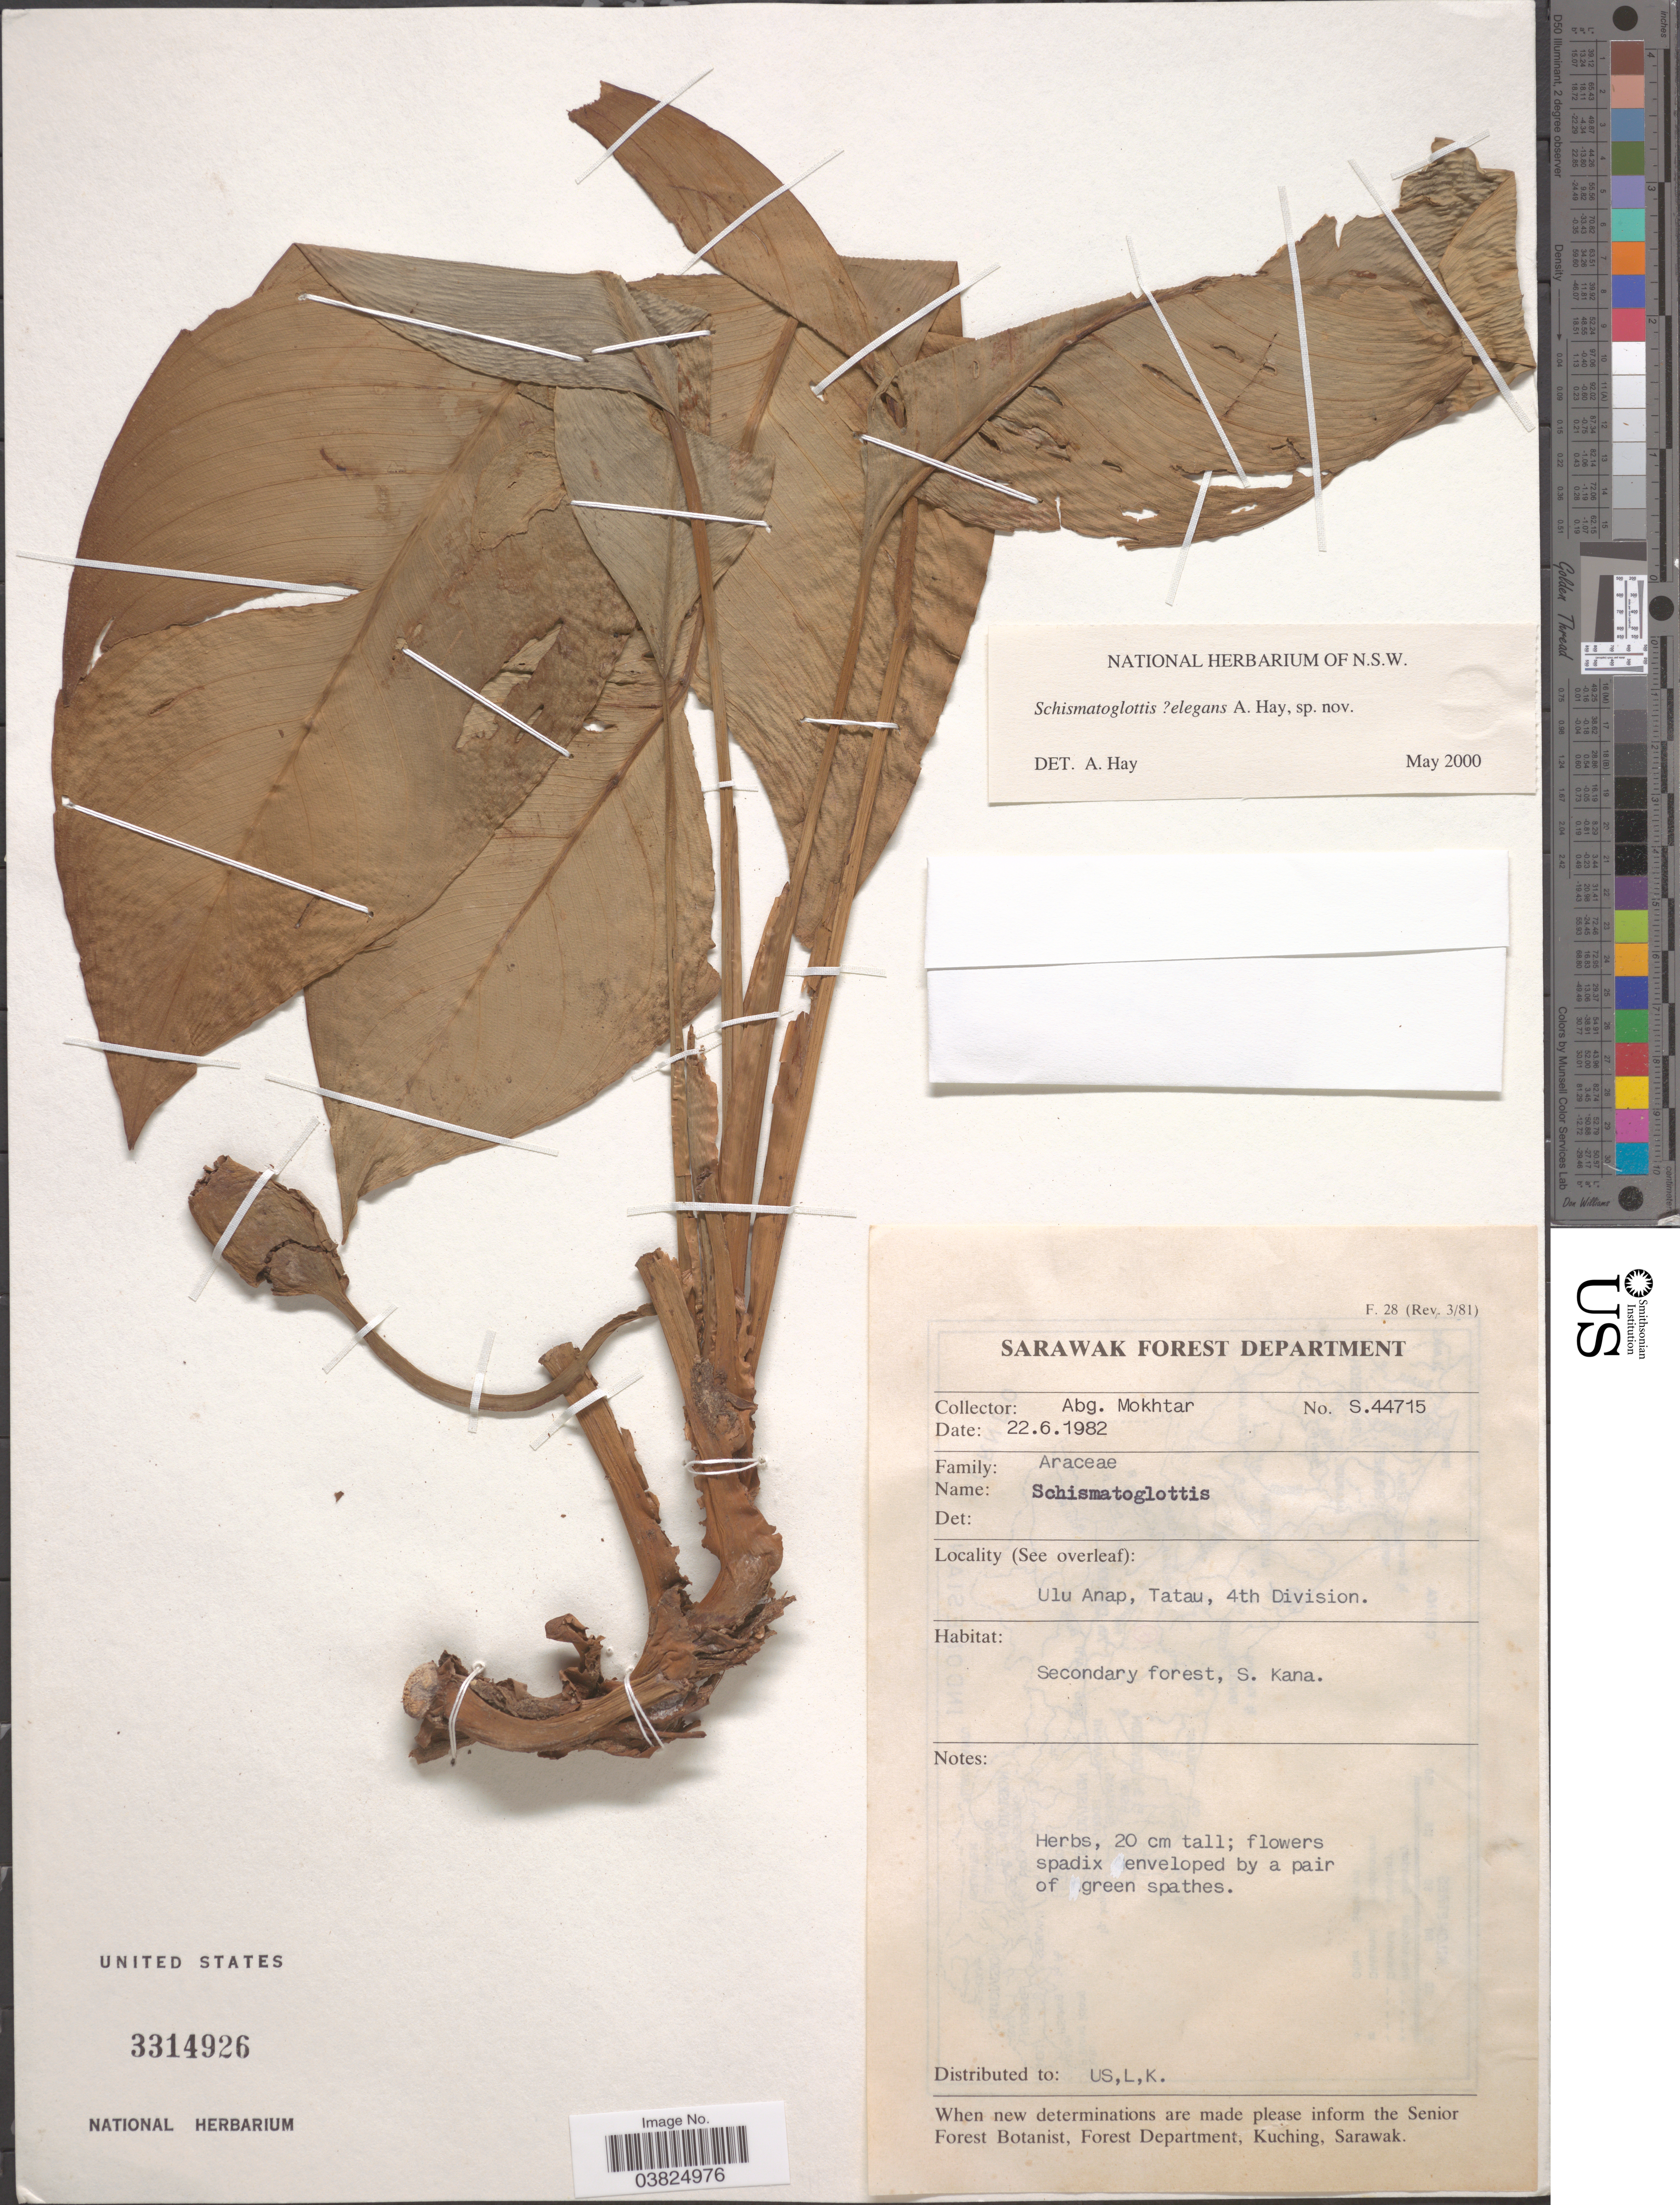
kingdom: Plantae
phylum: Tracheophyta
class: Liliopsida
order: Alismatales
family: Araceae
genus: Schismatoglottis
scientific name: Schismatoglottis elegans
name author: A. Hay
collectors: A. Mokhtar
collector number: S.44715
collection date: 1982-06-22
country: Malaysia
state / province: Sarawak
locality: Ulu Anap, Tatau, 4th Division. Secondary forest, S. Kana.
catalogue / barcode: US 3314926